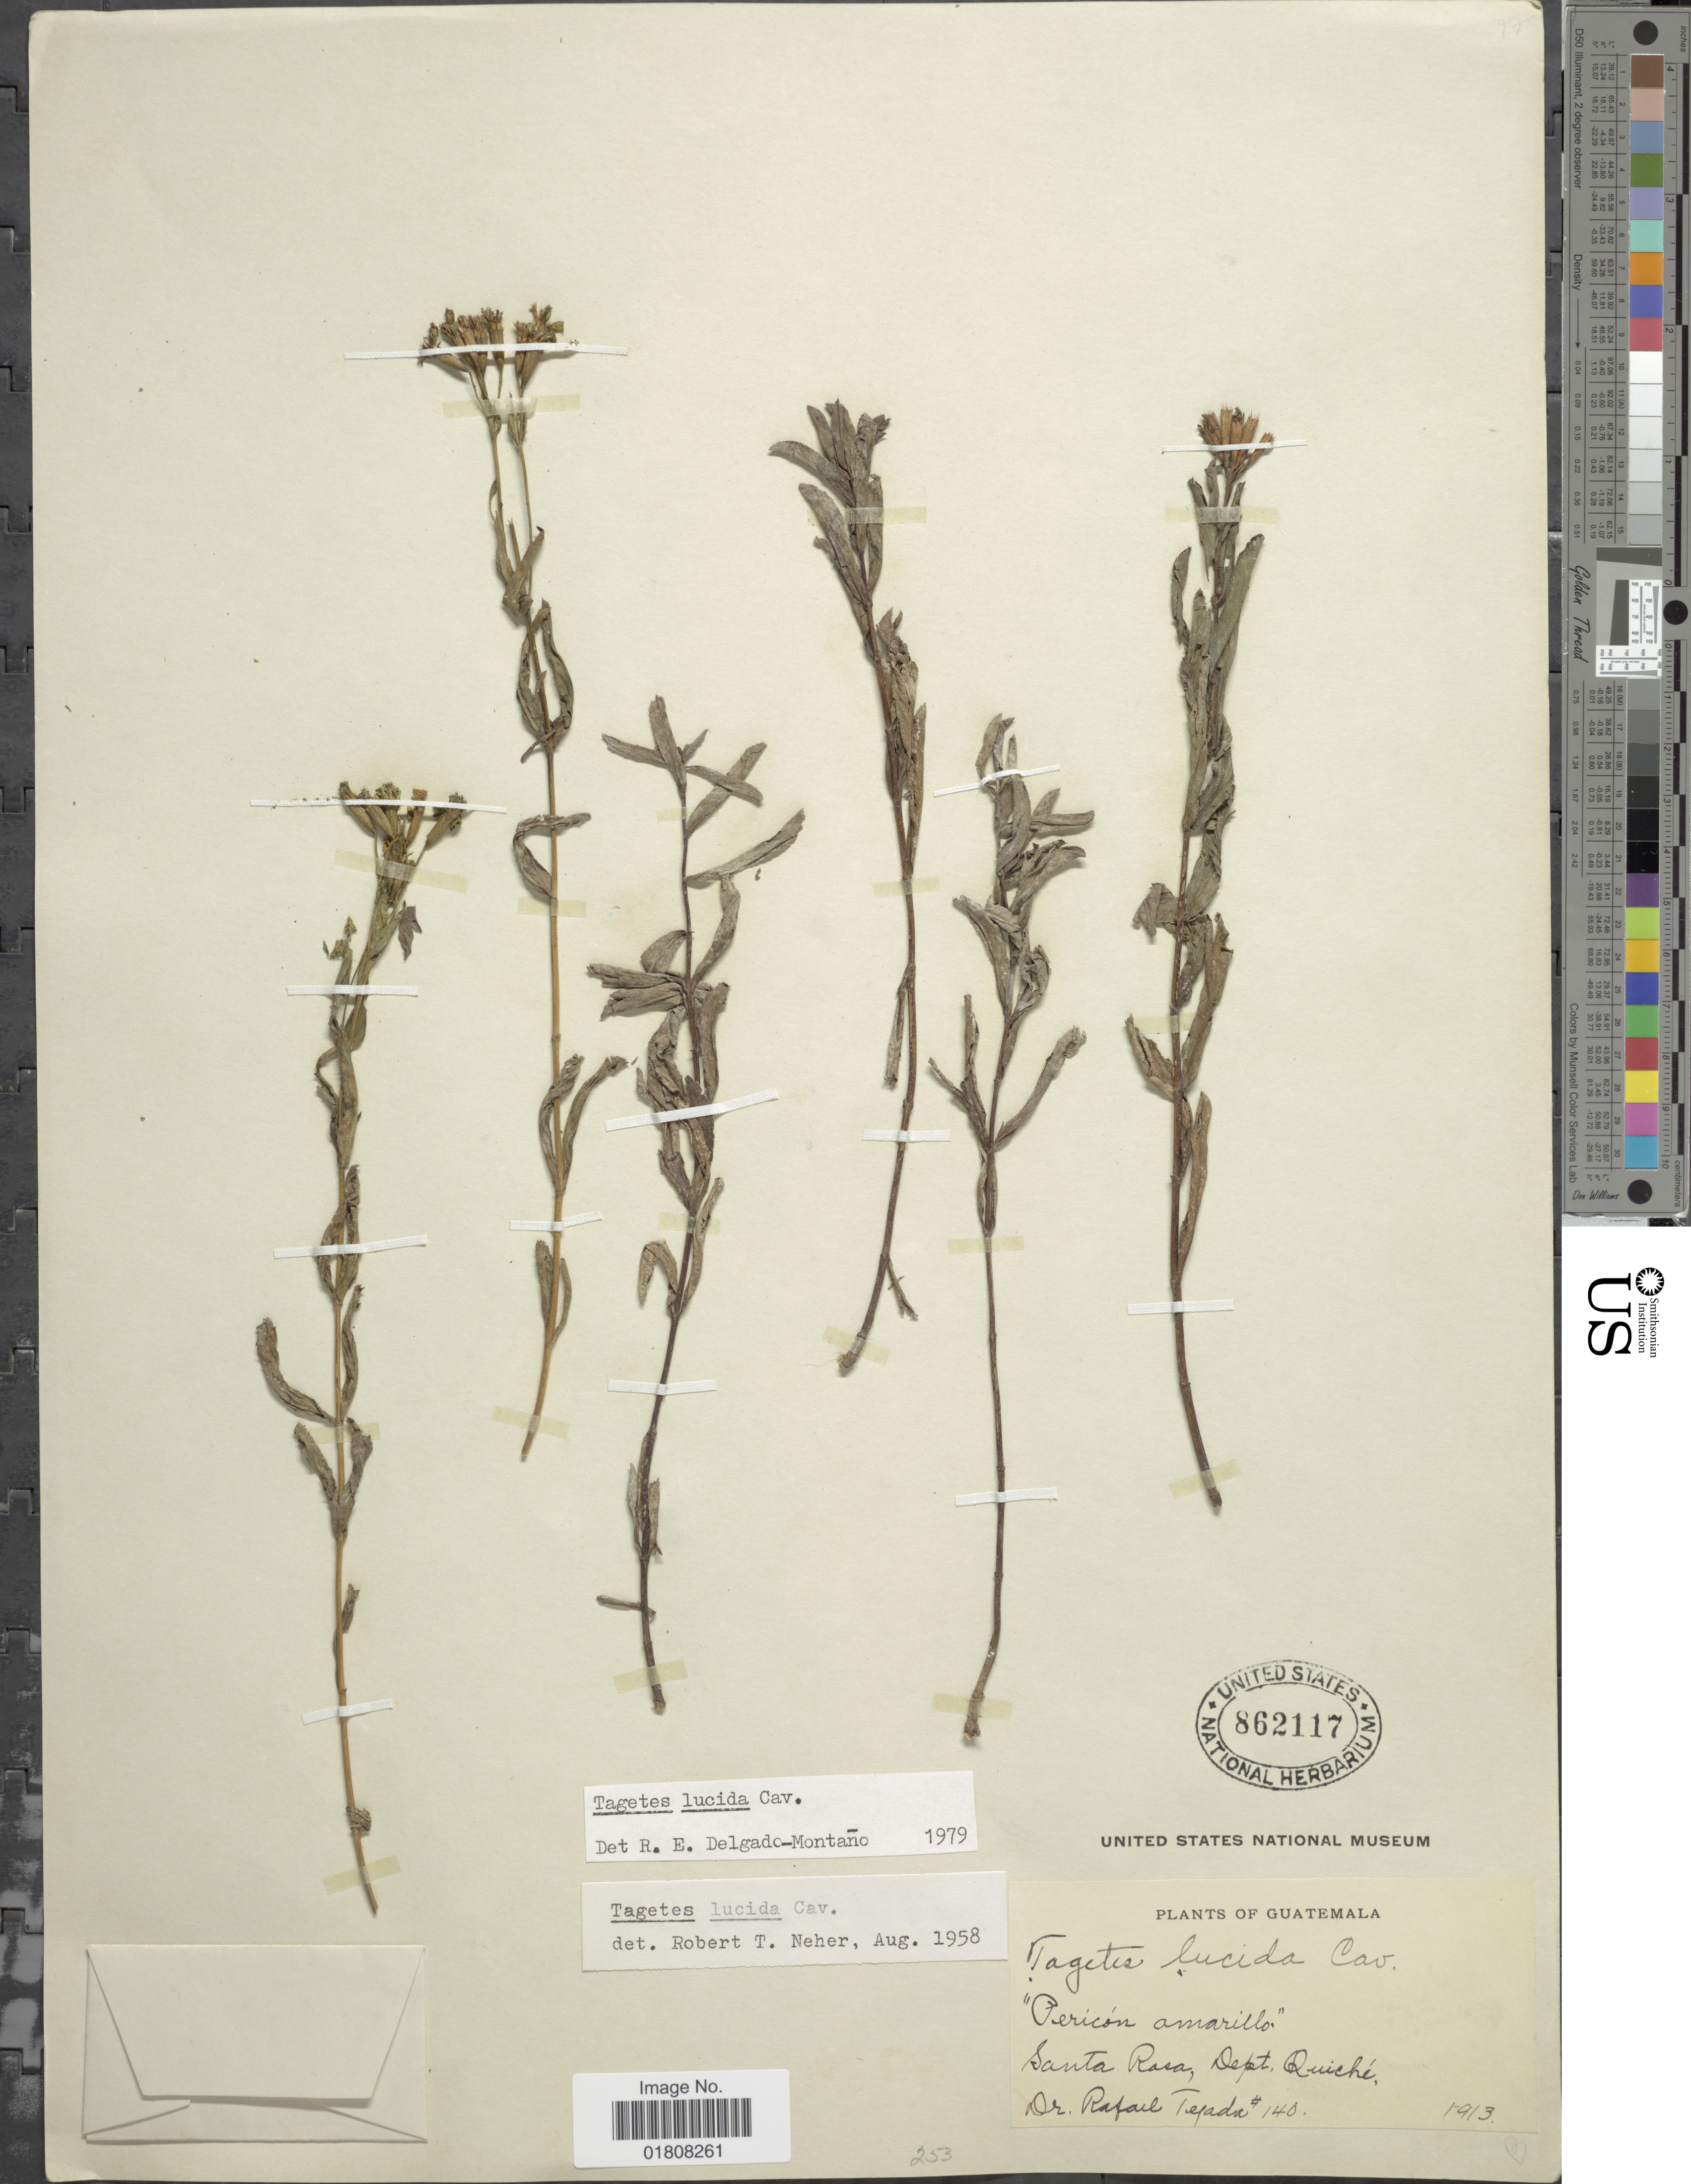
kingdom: Plantae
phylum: Tracheophyta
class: Magnoliopsida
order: Asterales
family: Asteraceae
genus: Tagetes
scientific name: Tagetes lucida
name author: Cav.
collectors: R. Tejada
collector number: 140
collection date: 1913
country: Guatemala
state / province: El Quiché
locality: Santa Rosa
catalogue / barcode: US 862117